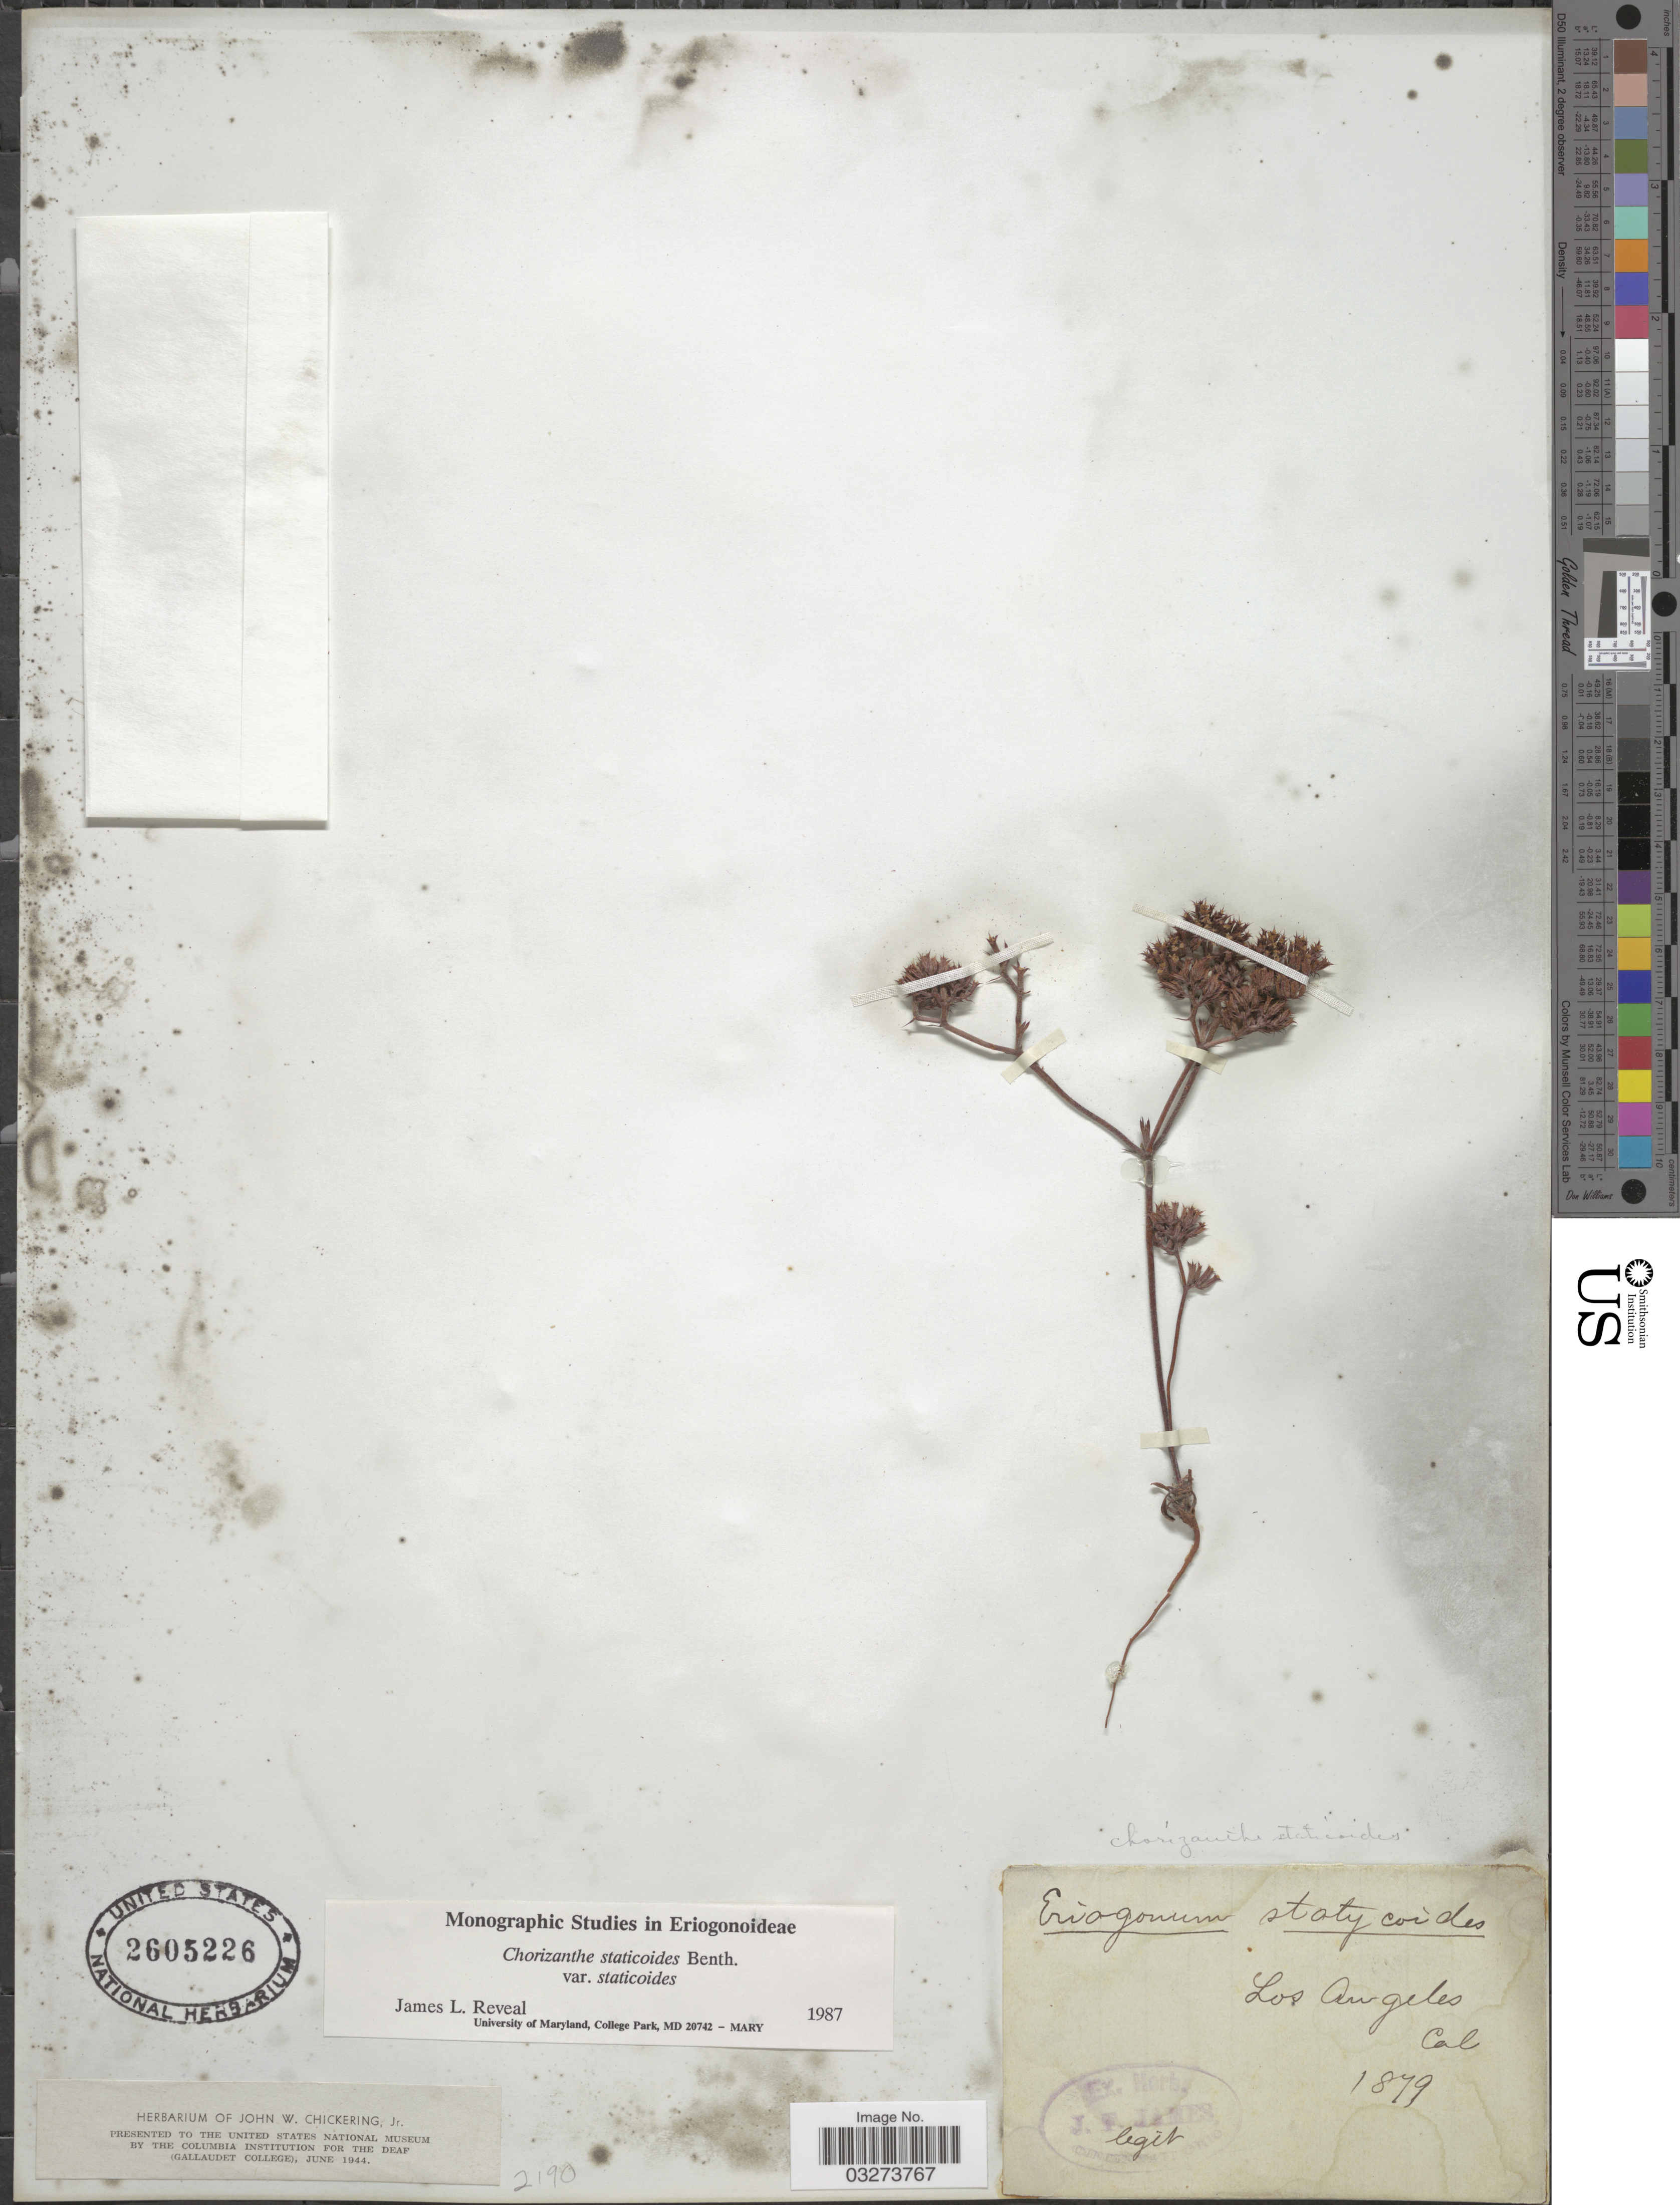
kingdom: Plantae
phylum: Tracheophyta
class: Magnoliopsida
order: Caryophyllales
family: Polygonaceae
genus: Chorizanthe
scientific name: Chorizanthe staticoides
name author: Benth.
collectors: Ex herb. J. F. James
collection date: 1879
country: United States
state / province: California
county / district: Los Angeles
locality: Los Angeles.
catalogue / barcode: US 2605226